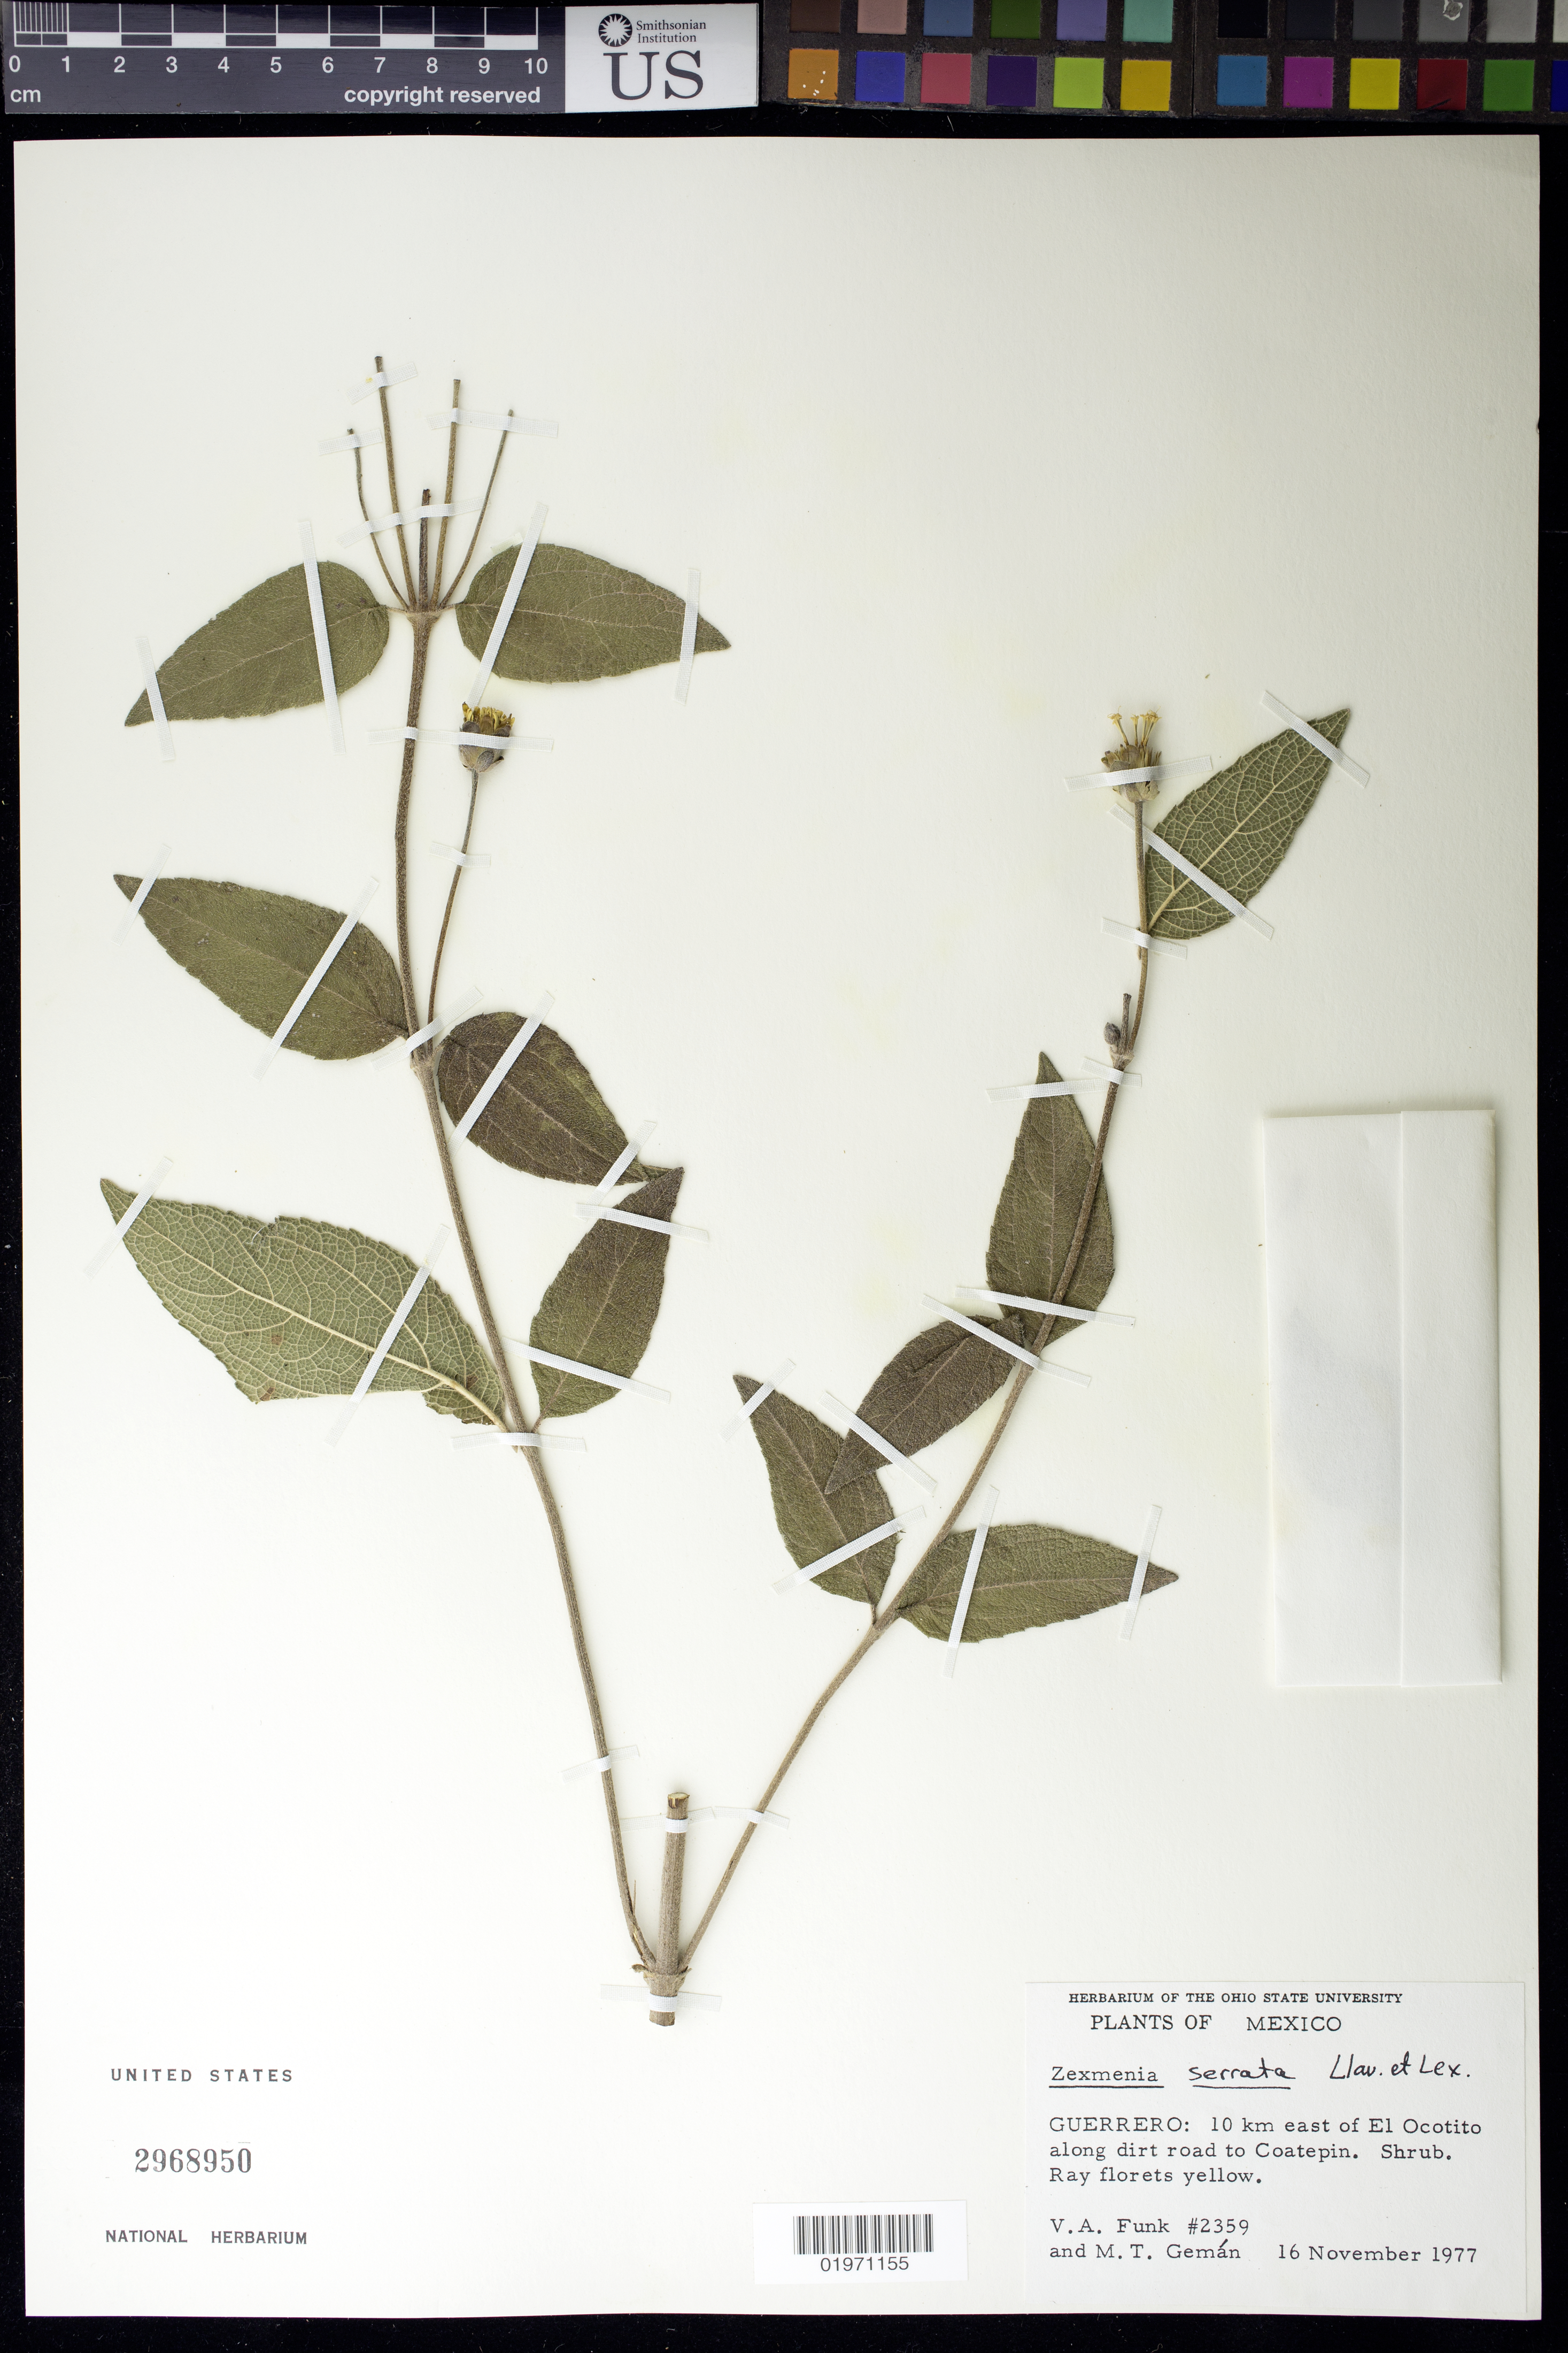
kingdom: Plantae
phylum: Tracheophyta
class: Magnoliopsida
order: Asterales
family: Asteraceae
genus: Zexmenia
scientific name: Zexmenia serrata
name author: La Llave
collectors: V. Funk & M. Gemán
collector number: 2359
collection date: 1977-11-16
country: Mexico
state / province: Guerrero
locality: Guerrero: 10 km east of El Ocotito along dirt road to Coatepin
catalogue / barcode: US 2968950